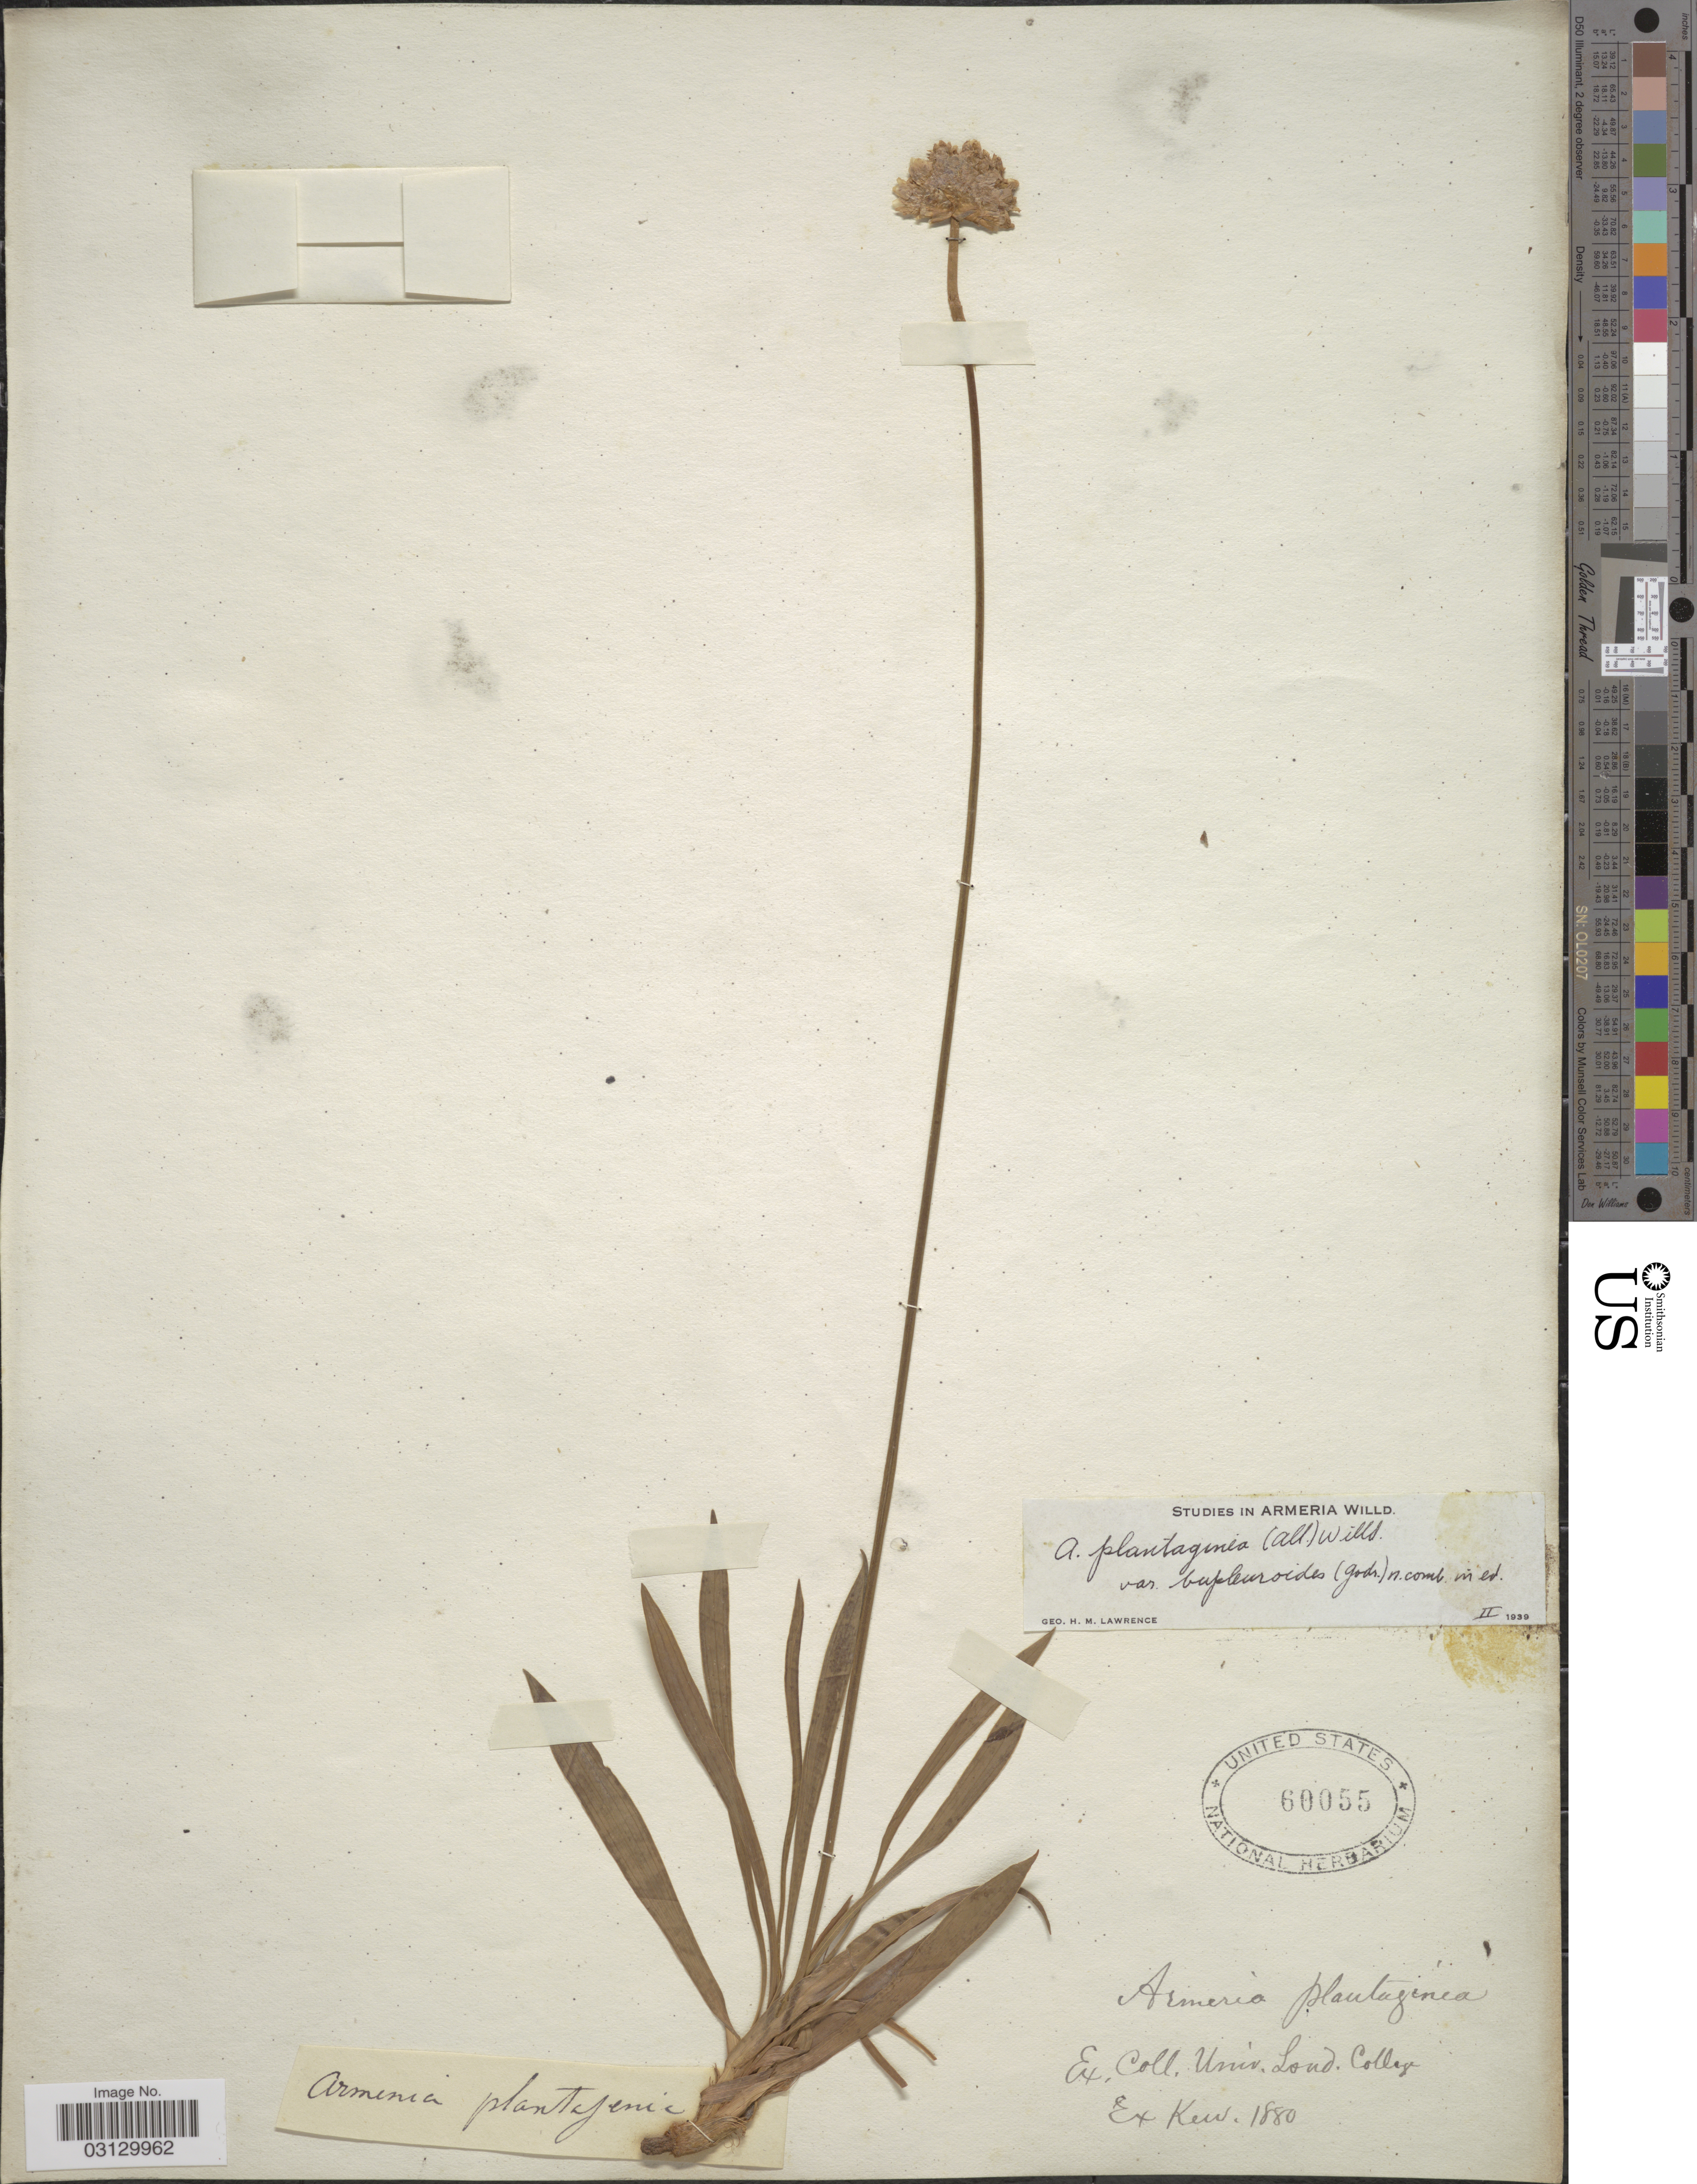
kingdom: Plantae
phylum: Tracheophyta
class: Magnoliopsida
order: Caryophyllales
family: Plumbaginaceae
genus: Armeria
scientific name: Armeria arenaria subsp. bupleuroides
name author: (Gren. & Godr.) Greuter & Burdet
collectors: Univ. Lond. College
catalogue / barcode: US 60055